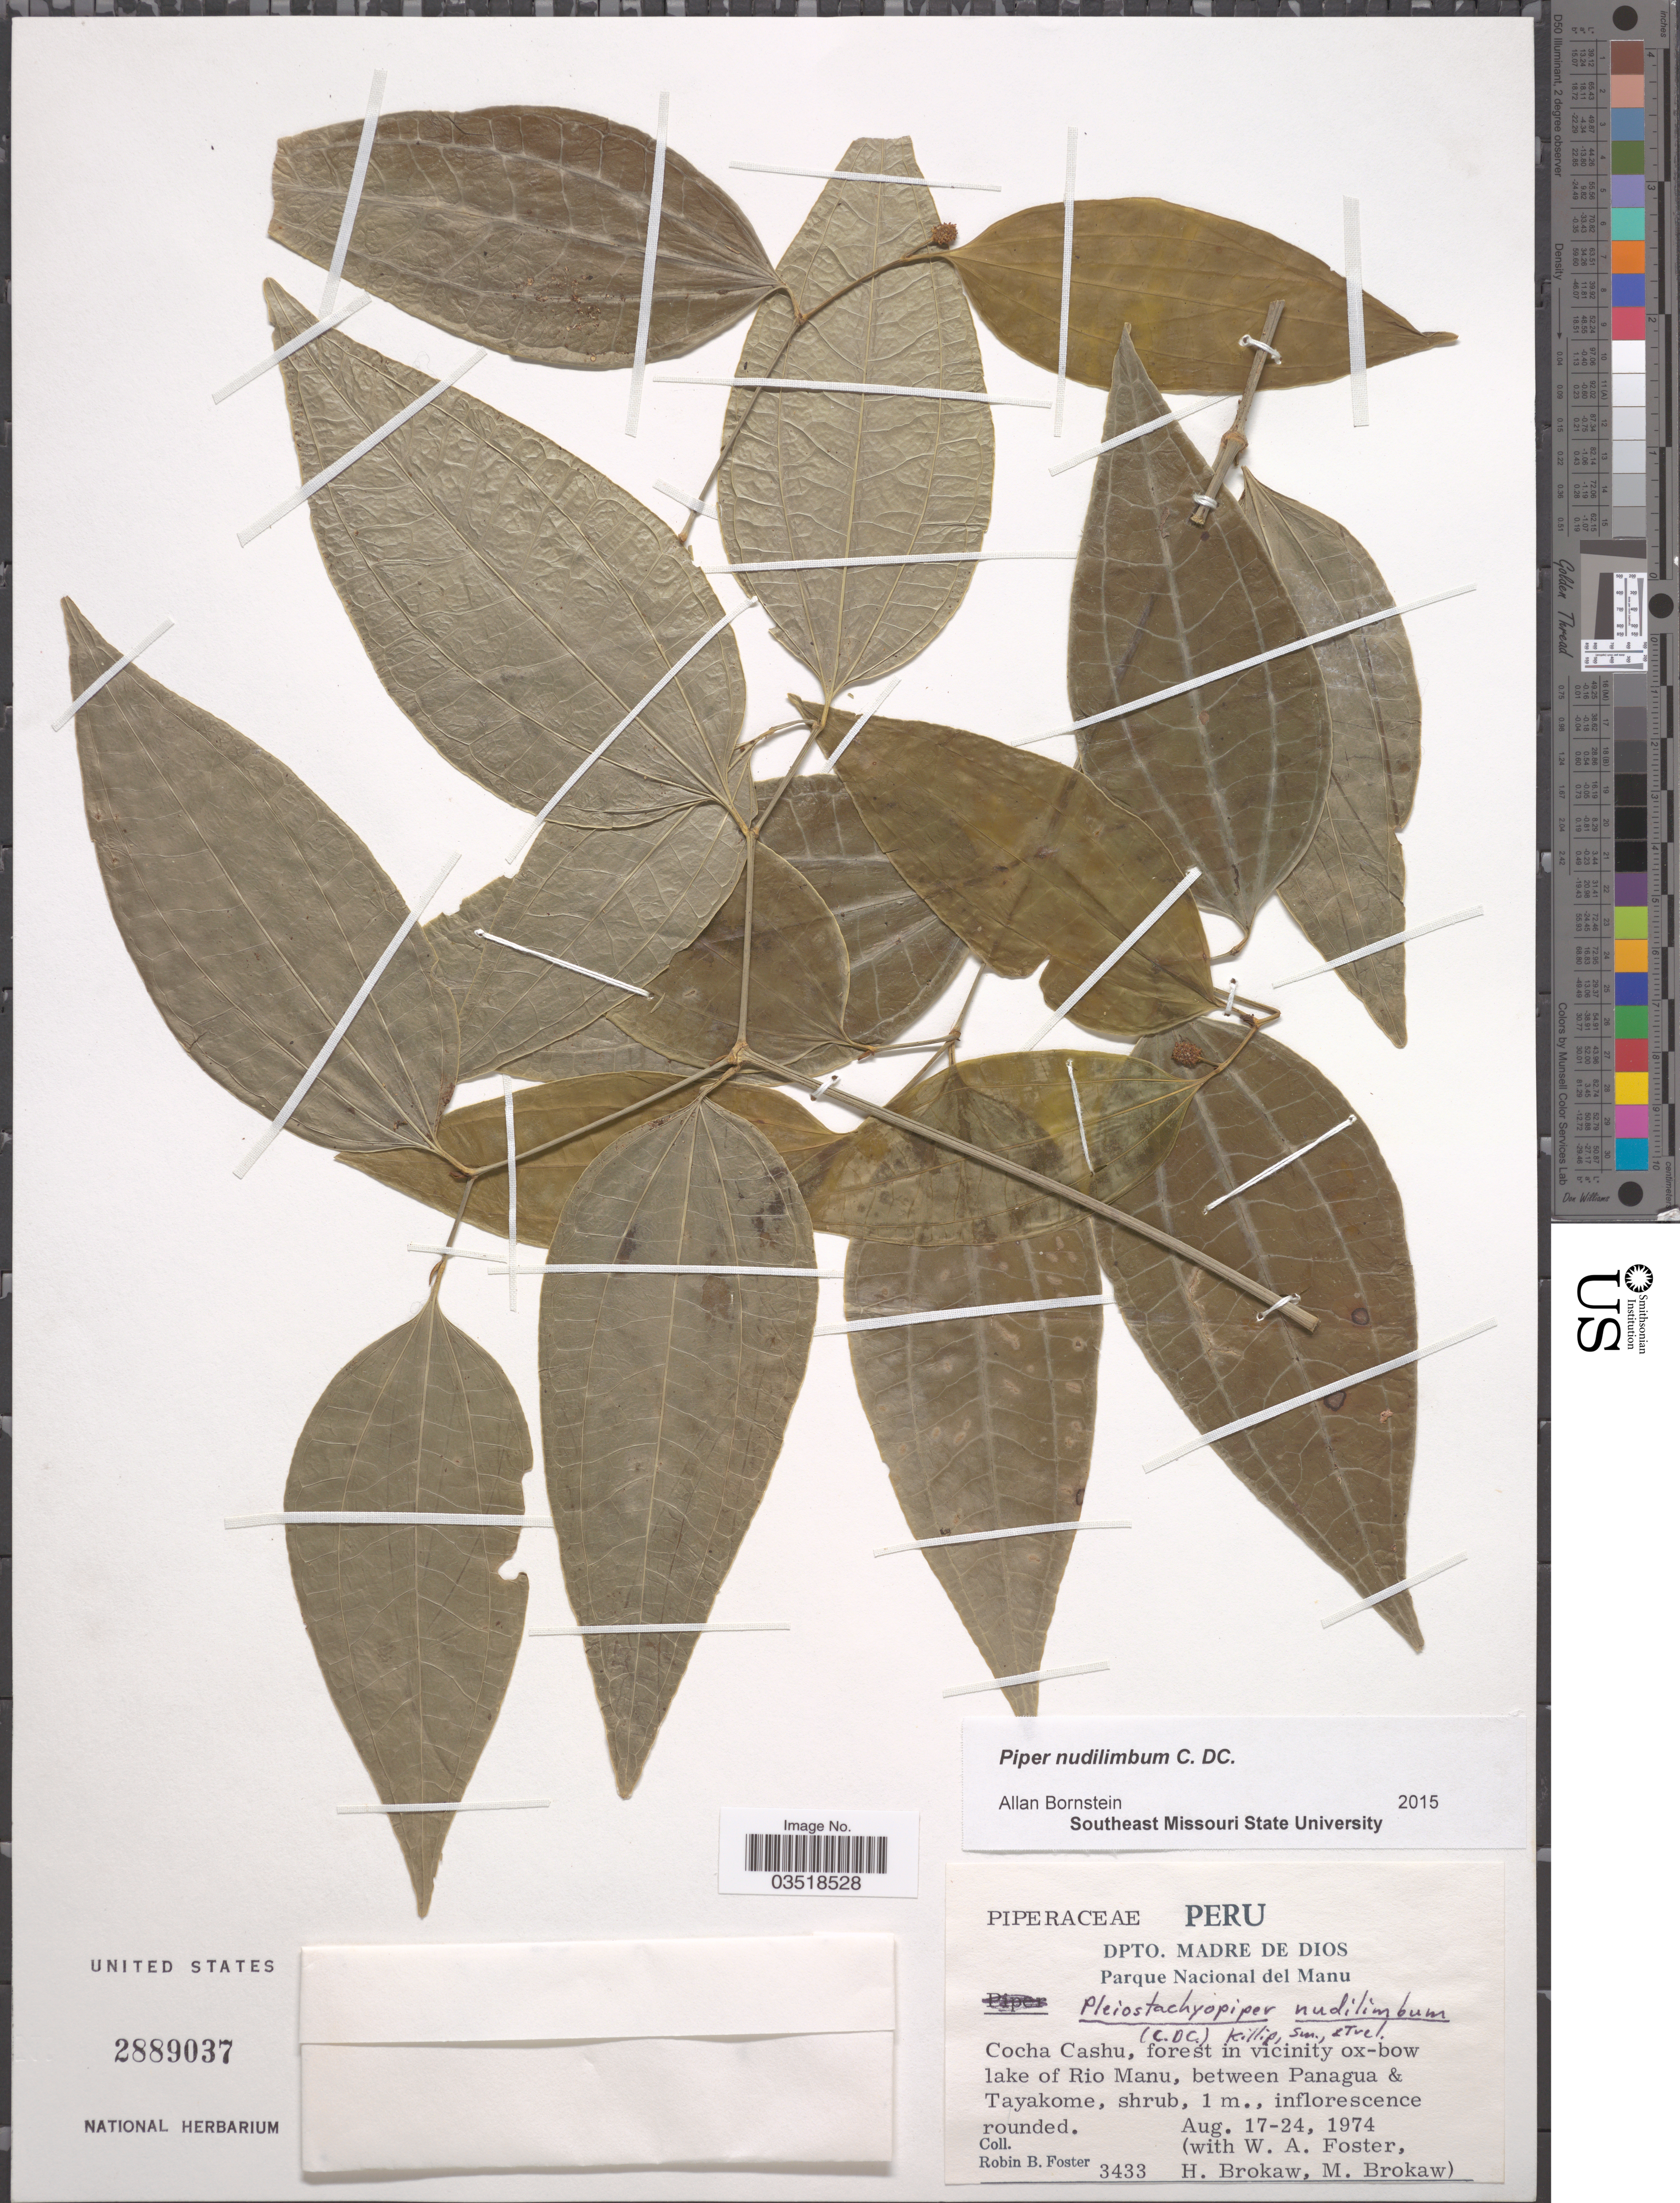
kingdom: Plantae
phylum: Tracheophyta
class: Magnoliopsida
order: Piperales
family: Piperaceae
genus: Piper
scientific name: Piper nudilimbum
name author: C. DC.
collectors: R. B. Foster, W. Foster, H. Brokaw & M. Brokaw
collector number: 3433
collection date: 1974-08-17/1974-08-24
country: Peru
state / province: Madre de Dios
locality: Dpto. Madre de Dios. Parque Nacional del Manu. Cocha Cashu, forest in vicinity ox-bow lake of Rio Manu, between Panagua & Tayakome.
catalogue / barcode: US 2889037